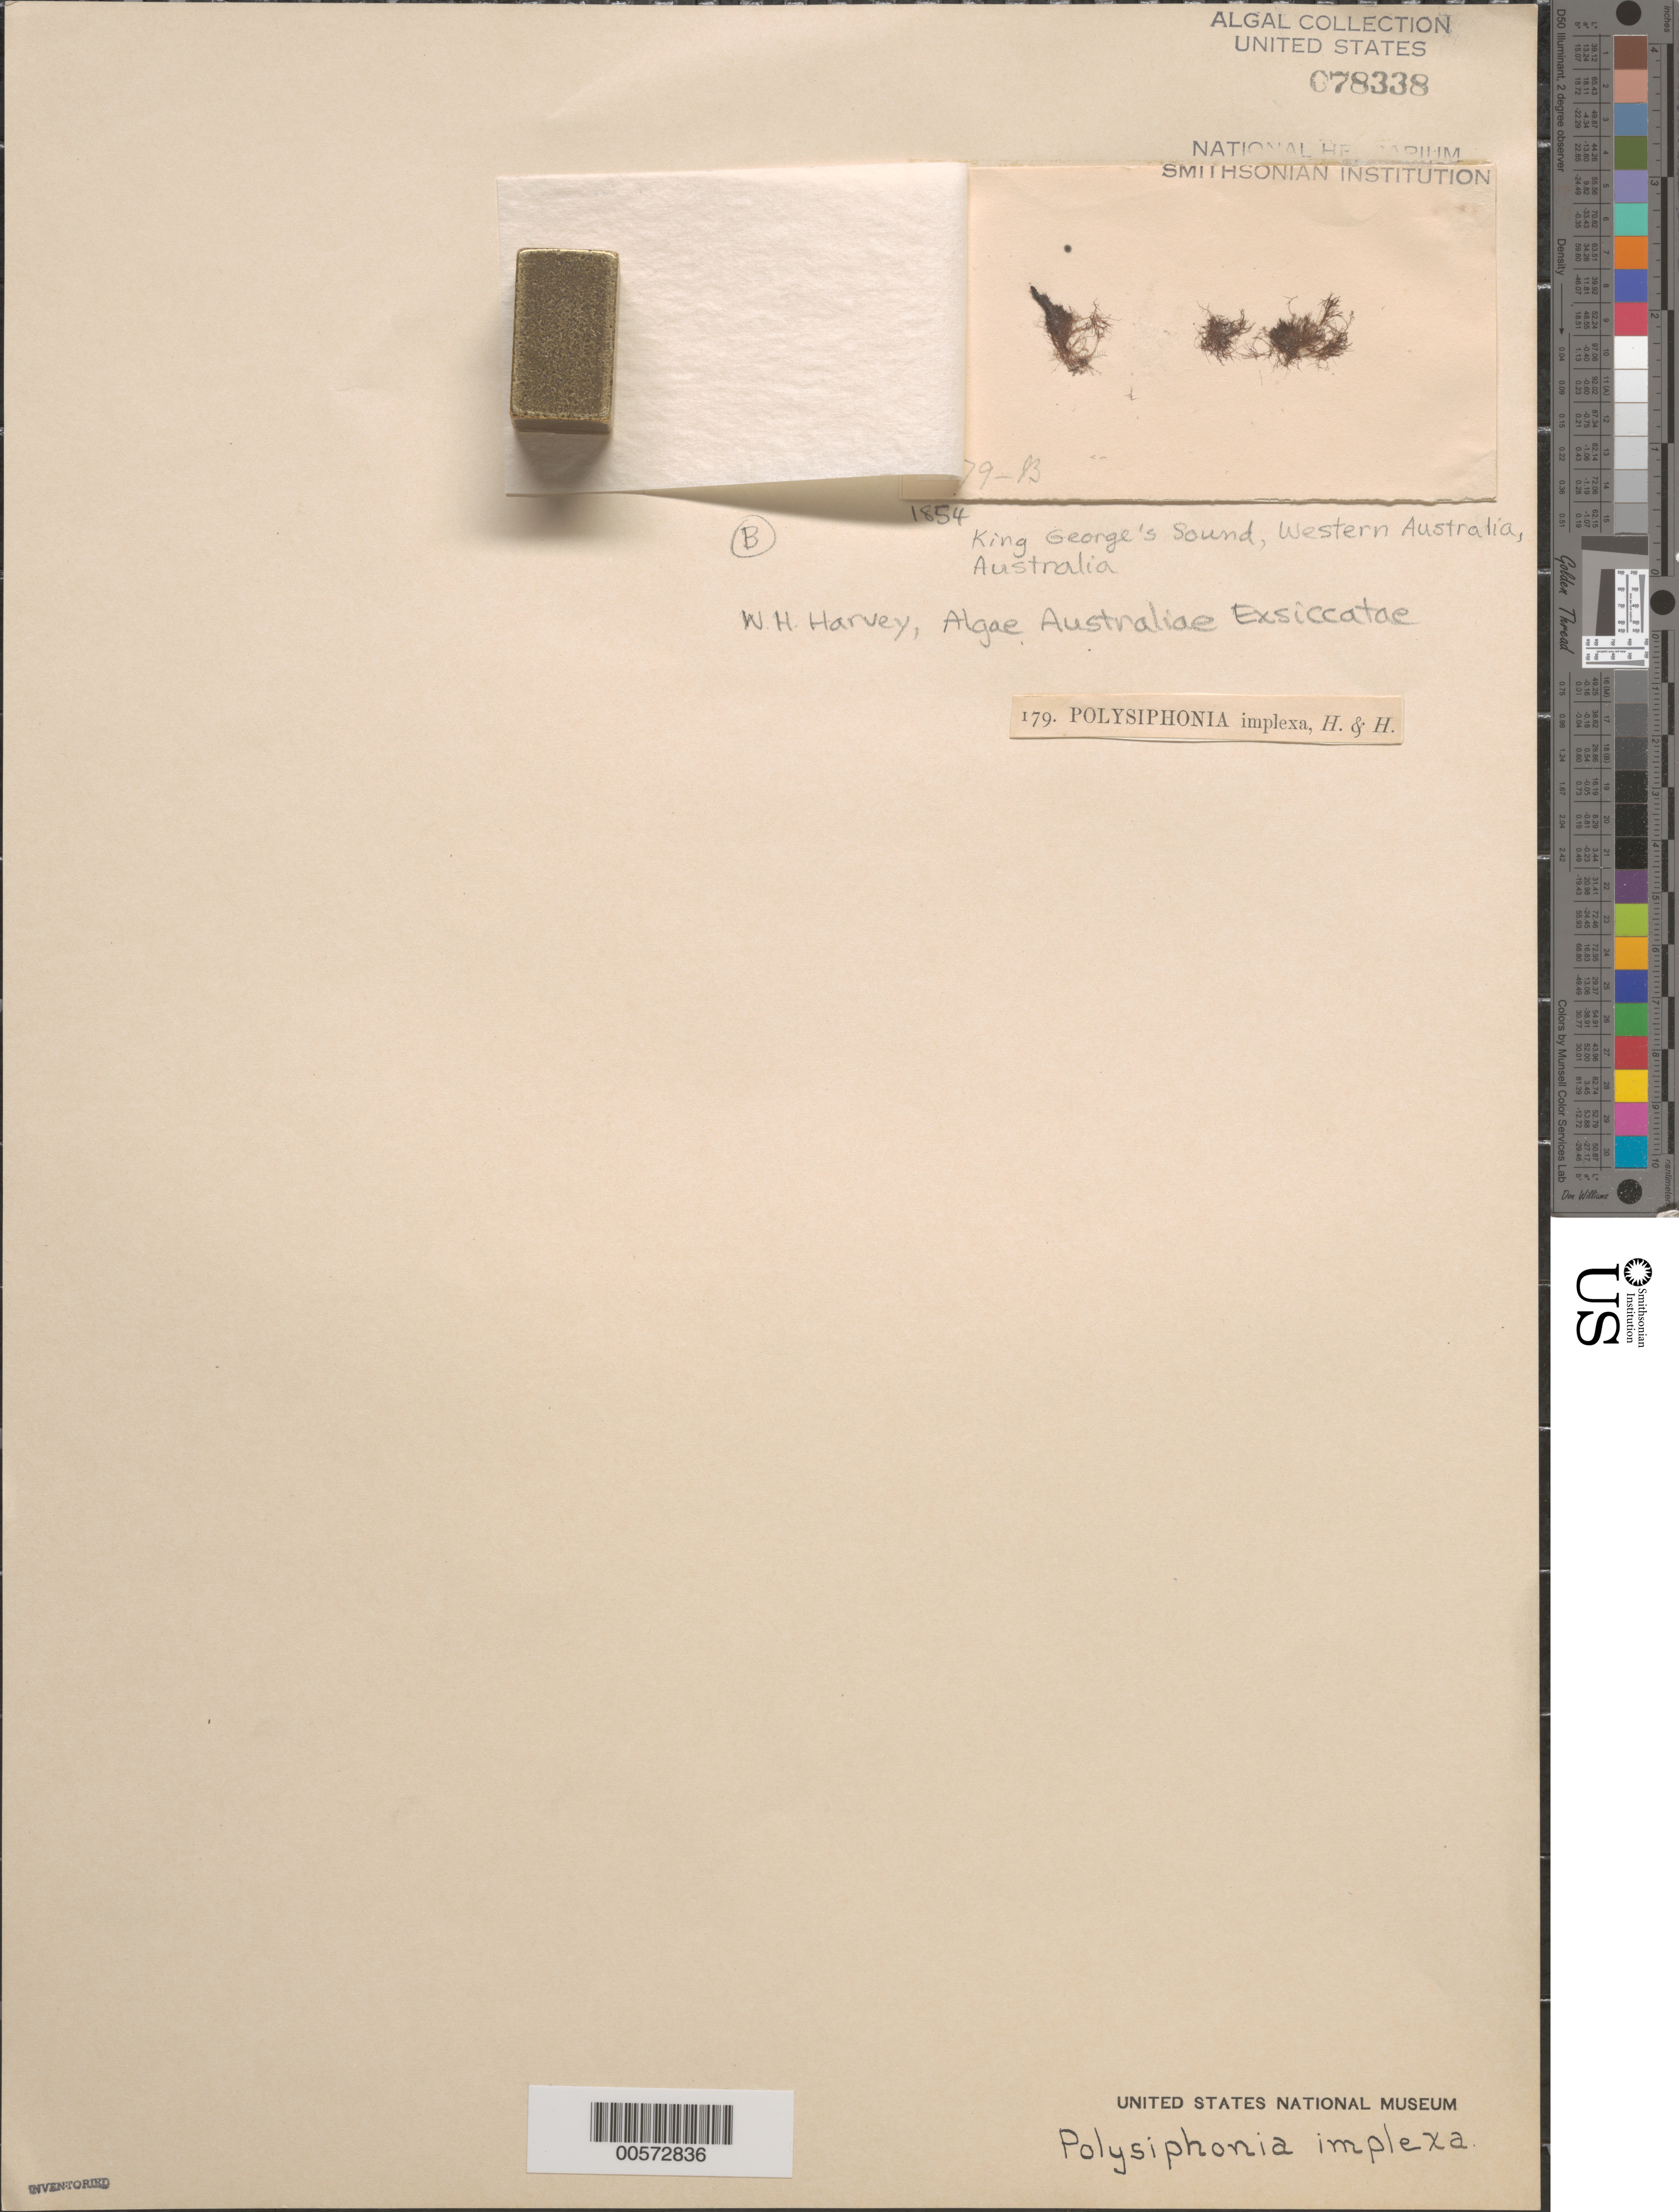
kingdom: Plantae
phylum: Rhodophyta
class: Florideophyceae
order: Ceramiales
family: Rhodomelaceae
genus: Polysiphonia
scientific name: Polysiphonia implexa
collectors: W. Harvey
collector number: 179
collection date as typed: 1854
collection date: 1854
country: Australia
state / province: Western Australia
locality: King George Sound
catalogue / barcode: US 78338